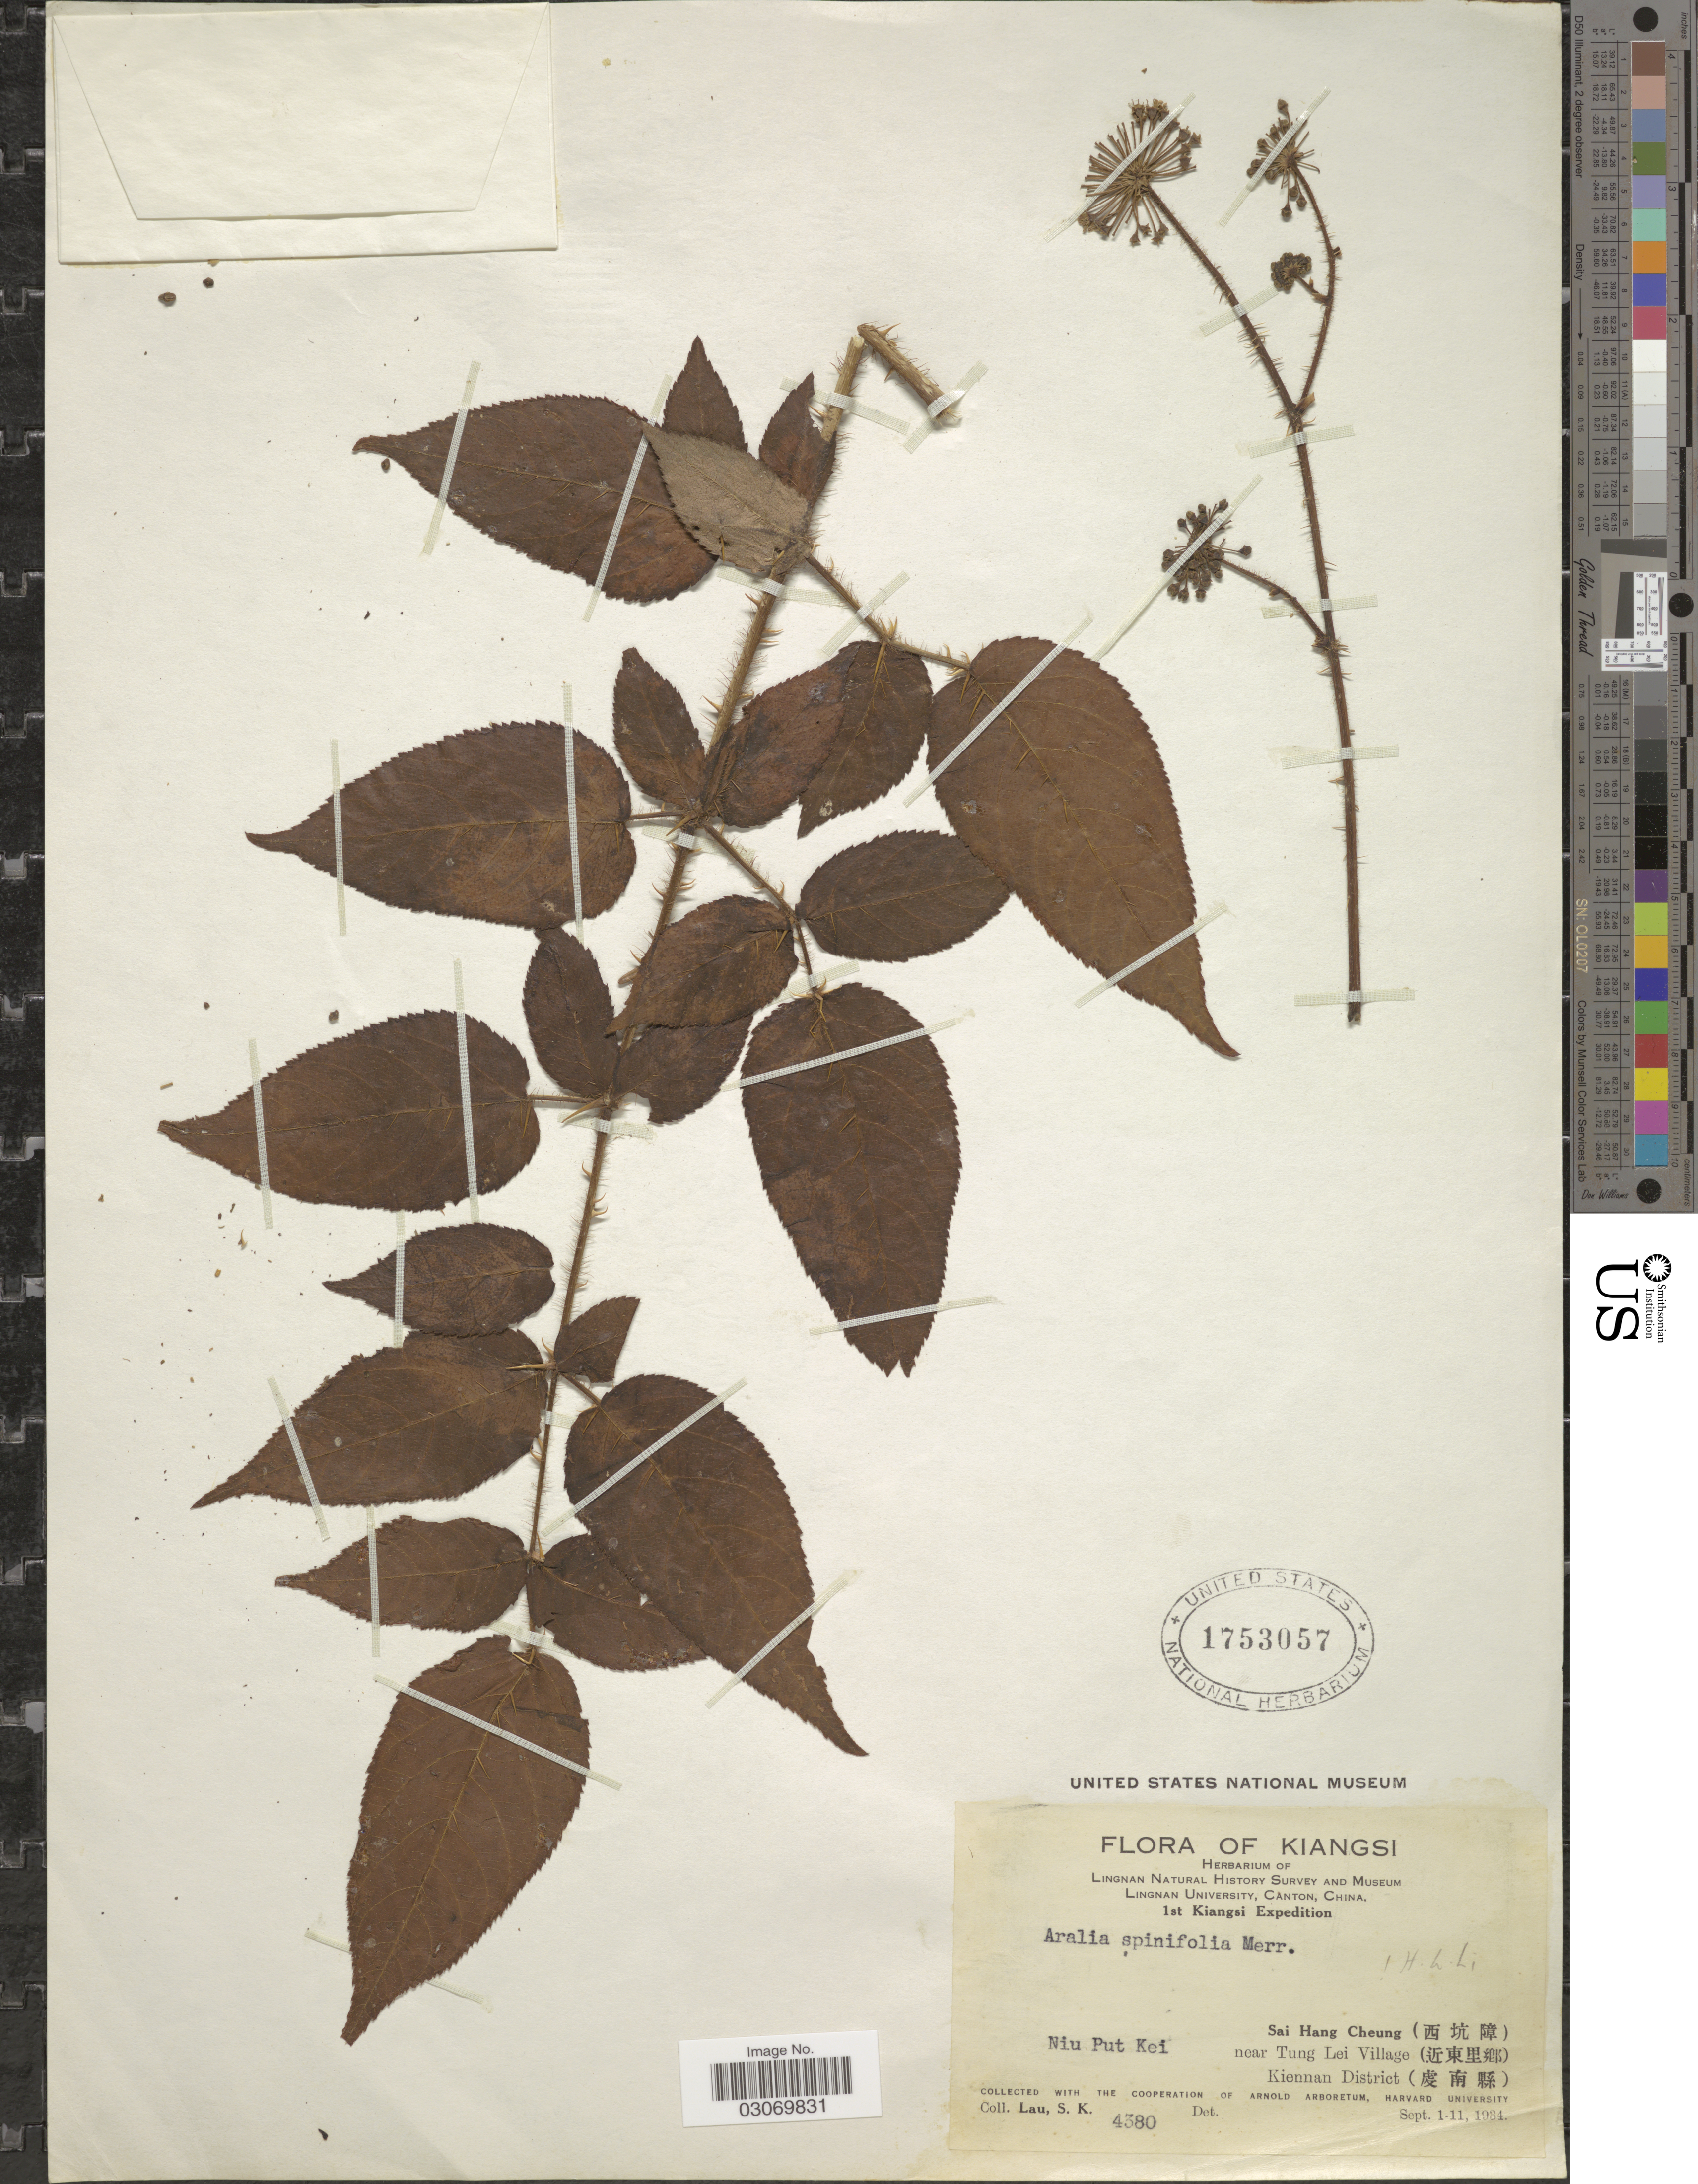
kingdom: Plantae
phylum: Tracheophyta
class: Magnoliopsida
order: Apiales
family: Araliaceae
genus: Aralia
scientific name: Aralia spinifolia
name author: Merr.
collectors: S. K. Lau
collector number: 4380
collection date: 1934-09-01/1934-09-11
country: China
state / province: Jiangxi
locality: Kiangsi, Niu Put Kei, Sai Hang Cheung, near Tung Lei Village, Kiennan District.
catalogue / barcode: US 1753057